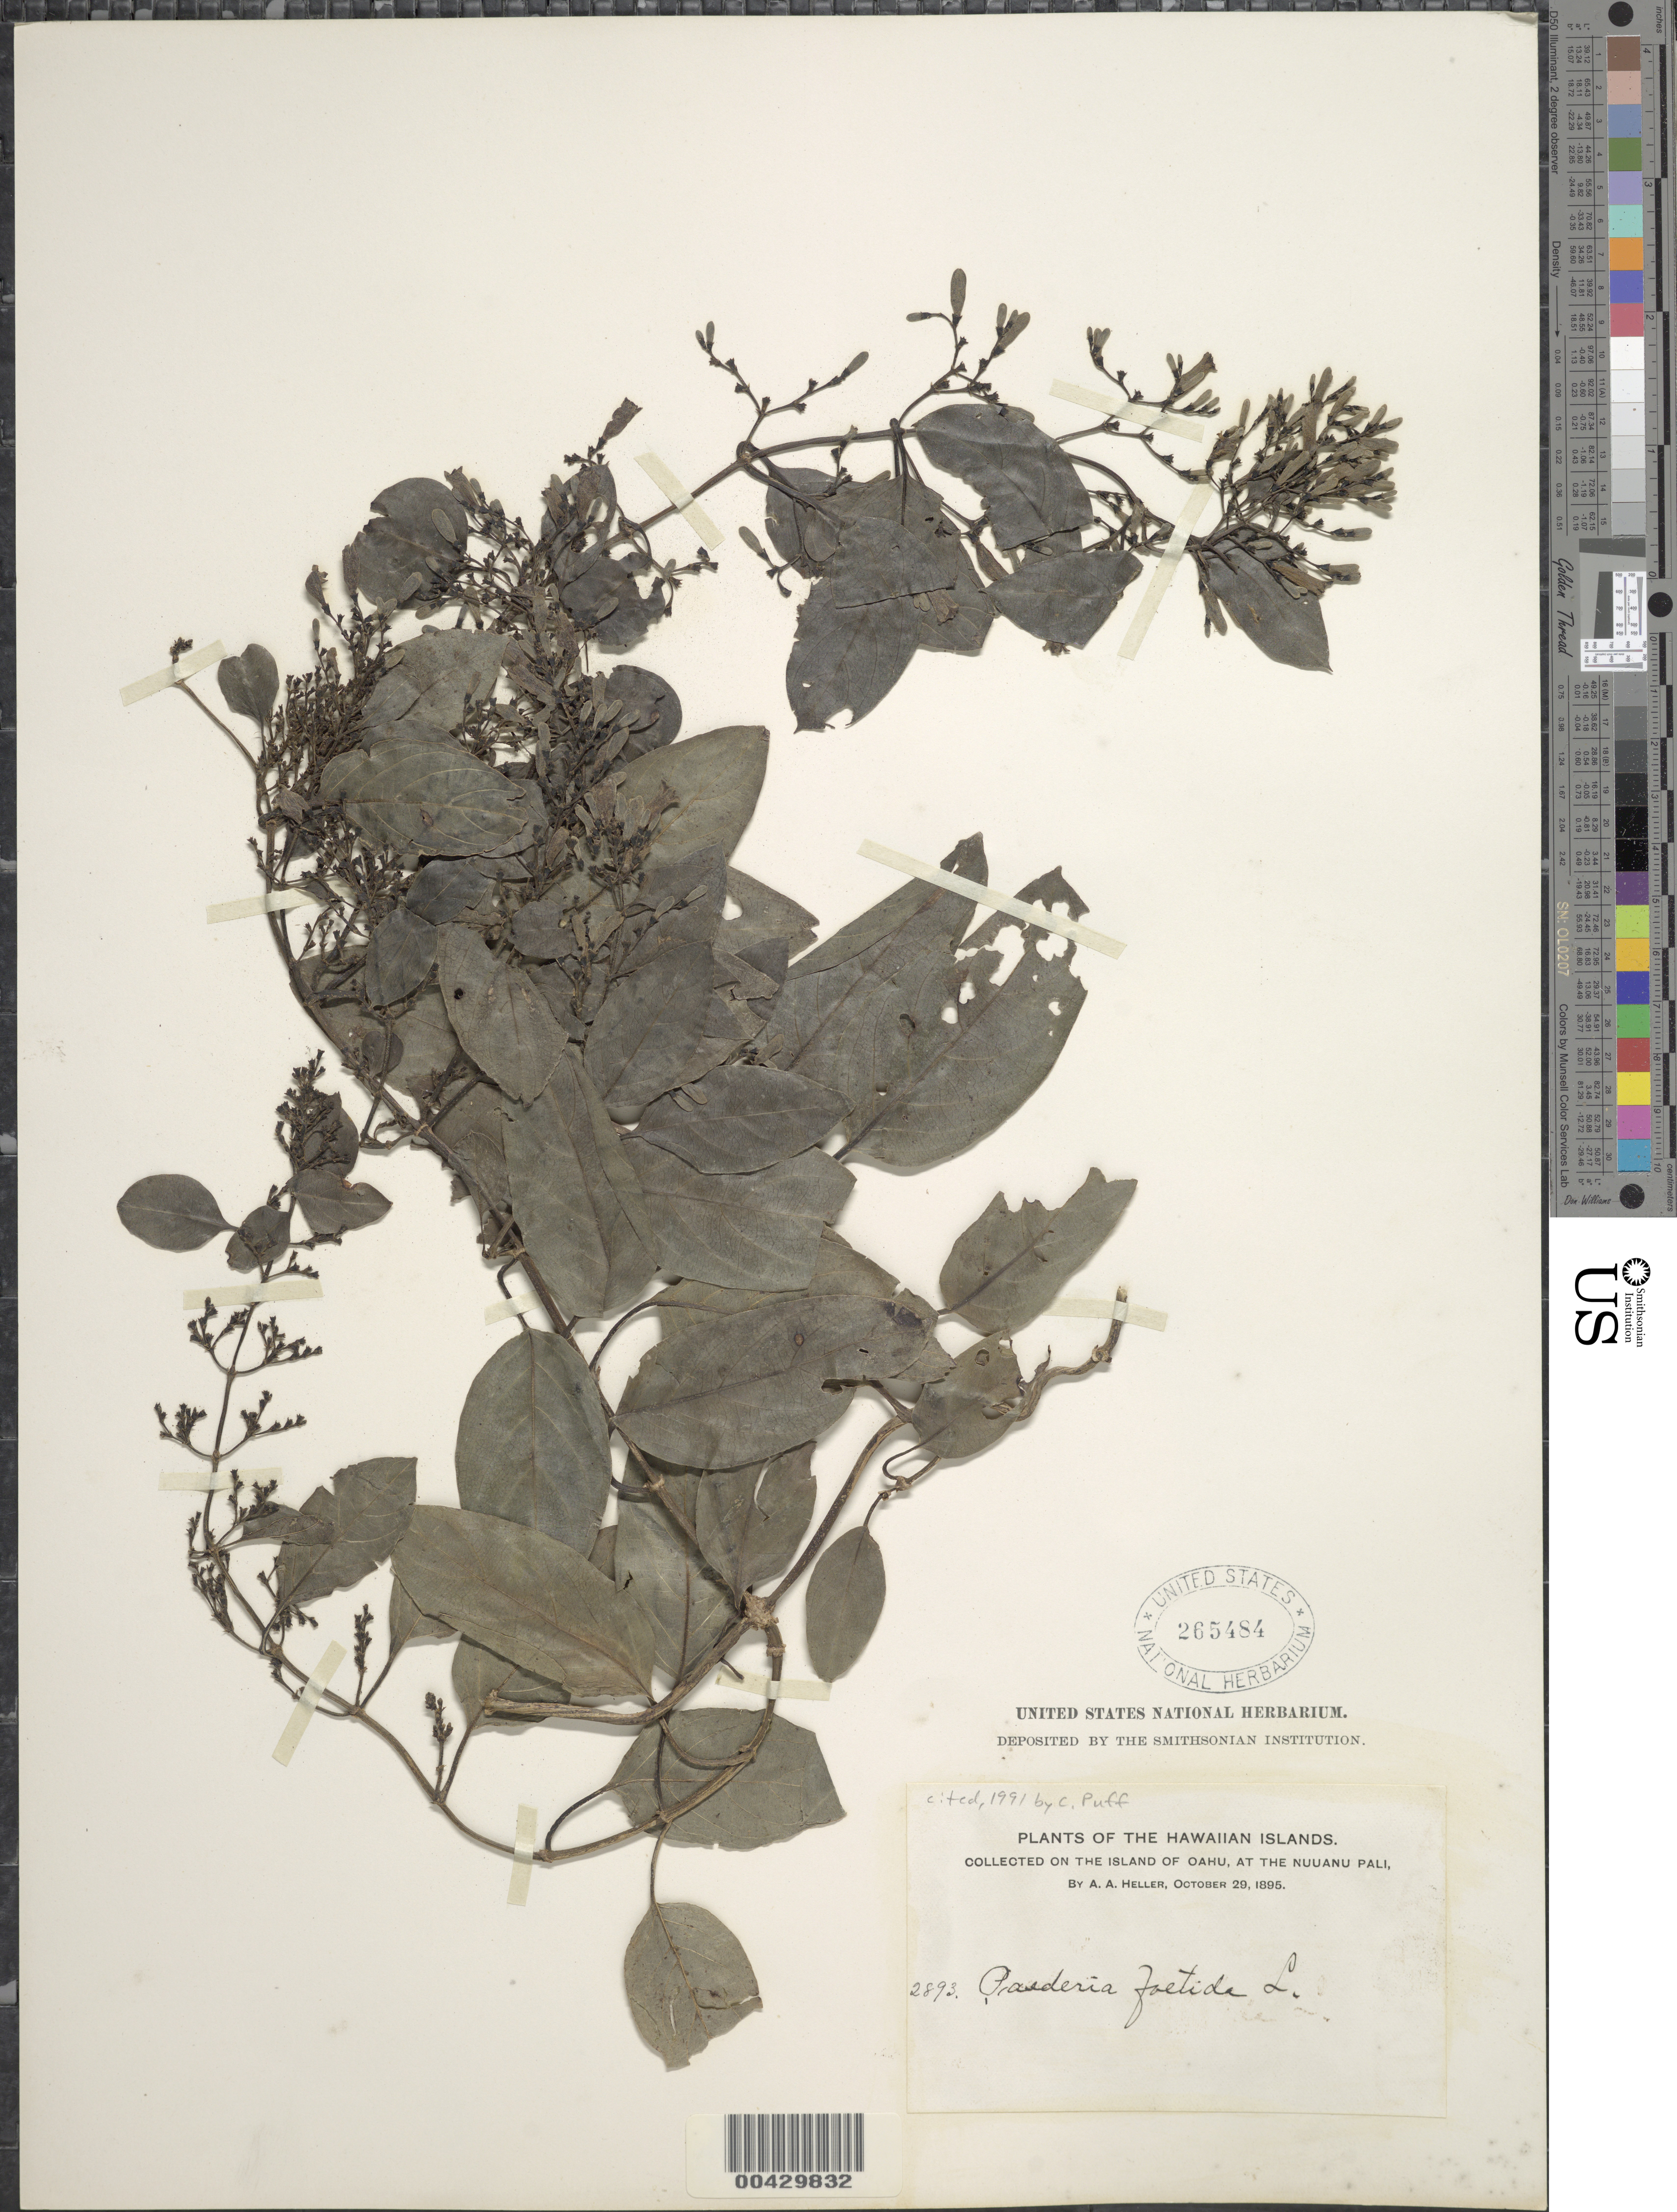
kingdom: Plantae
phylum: Tracheophyta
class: Magnoliopsida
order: Gentianales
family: Rubiaceae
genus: Paederia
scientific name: Paederia foetida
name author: L.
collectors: A. A. Heller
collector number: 2893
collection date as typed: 29 Oct 1895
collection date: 1895-10-29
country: United States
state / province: Hawaii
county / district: Honolulu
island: Oahu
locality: Nuuanu Pali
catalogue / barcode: US 265484